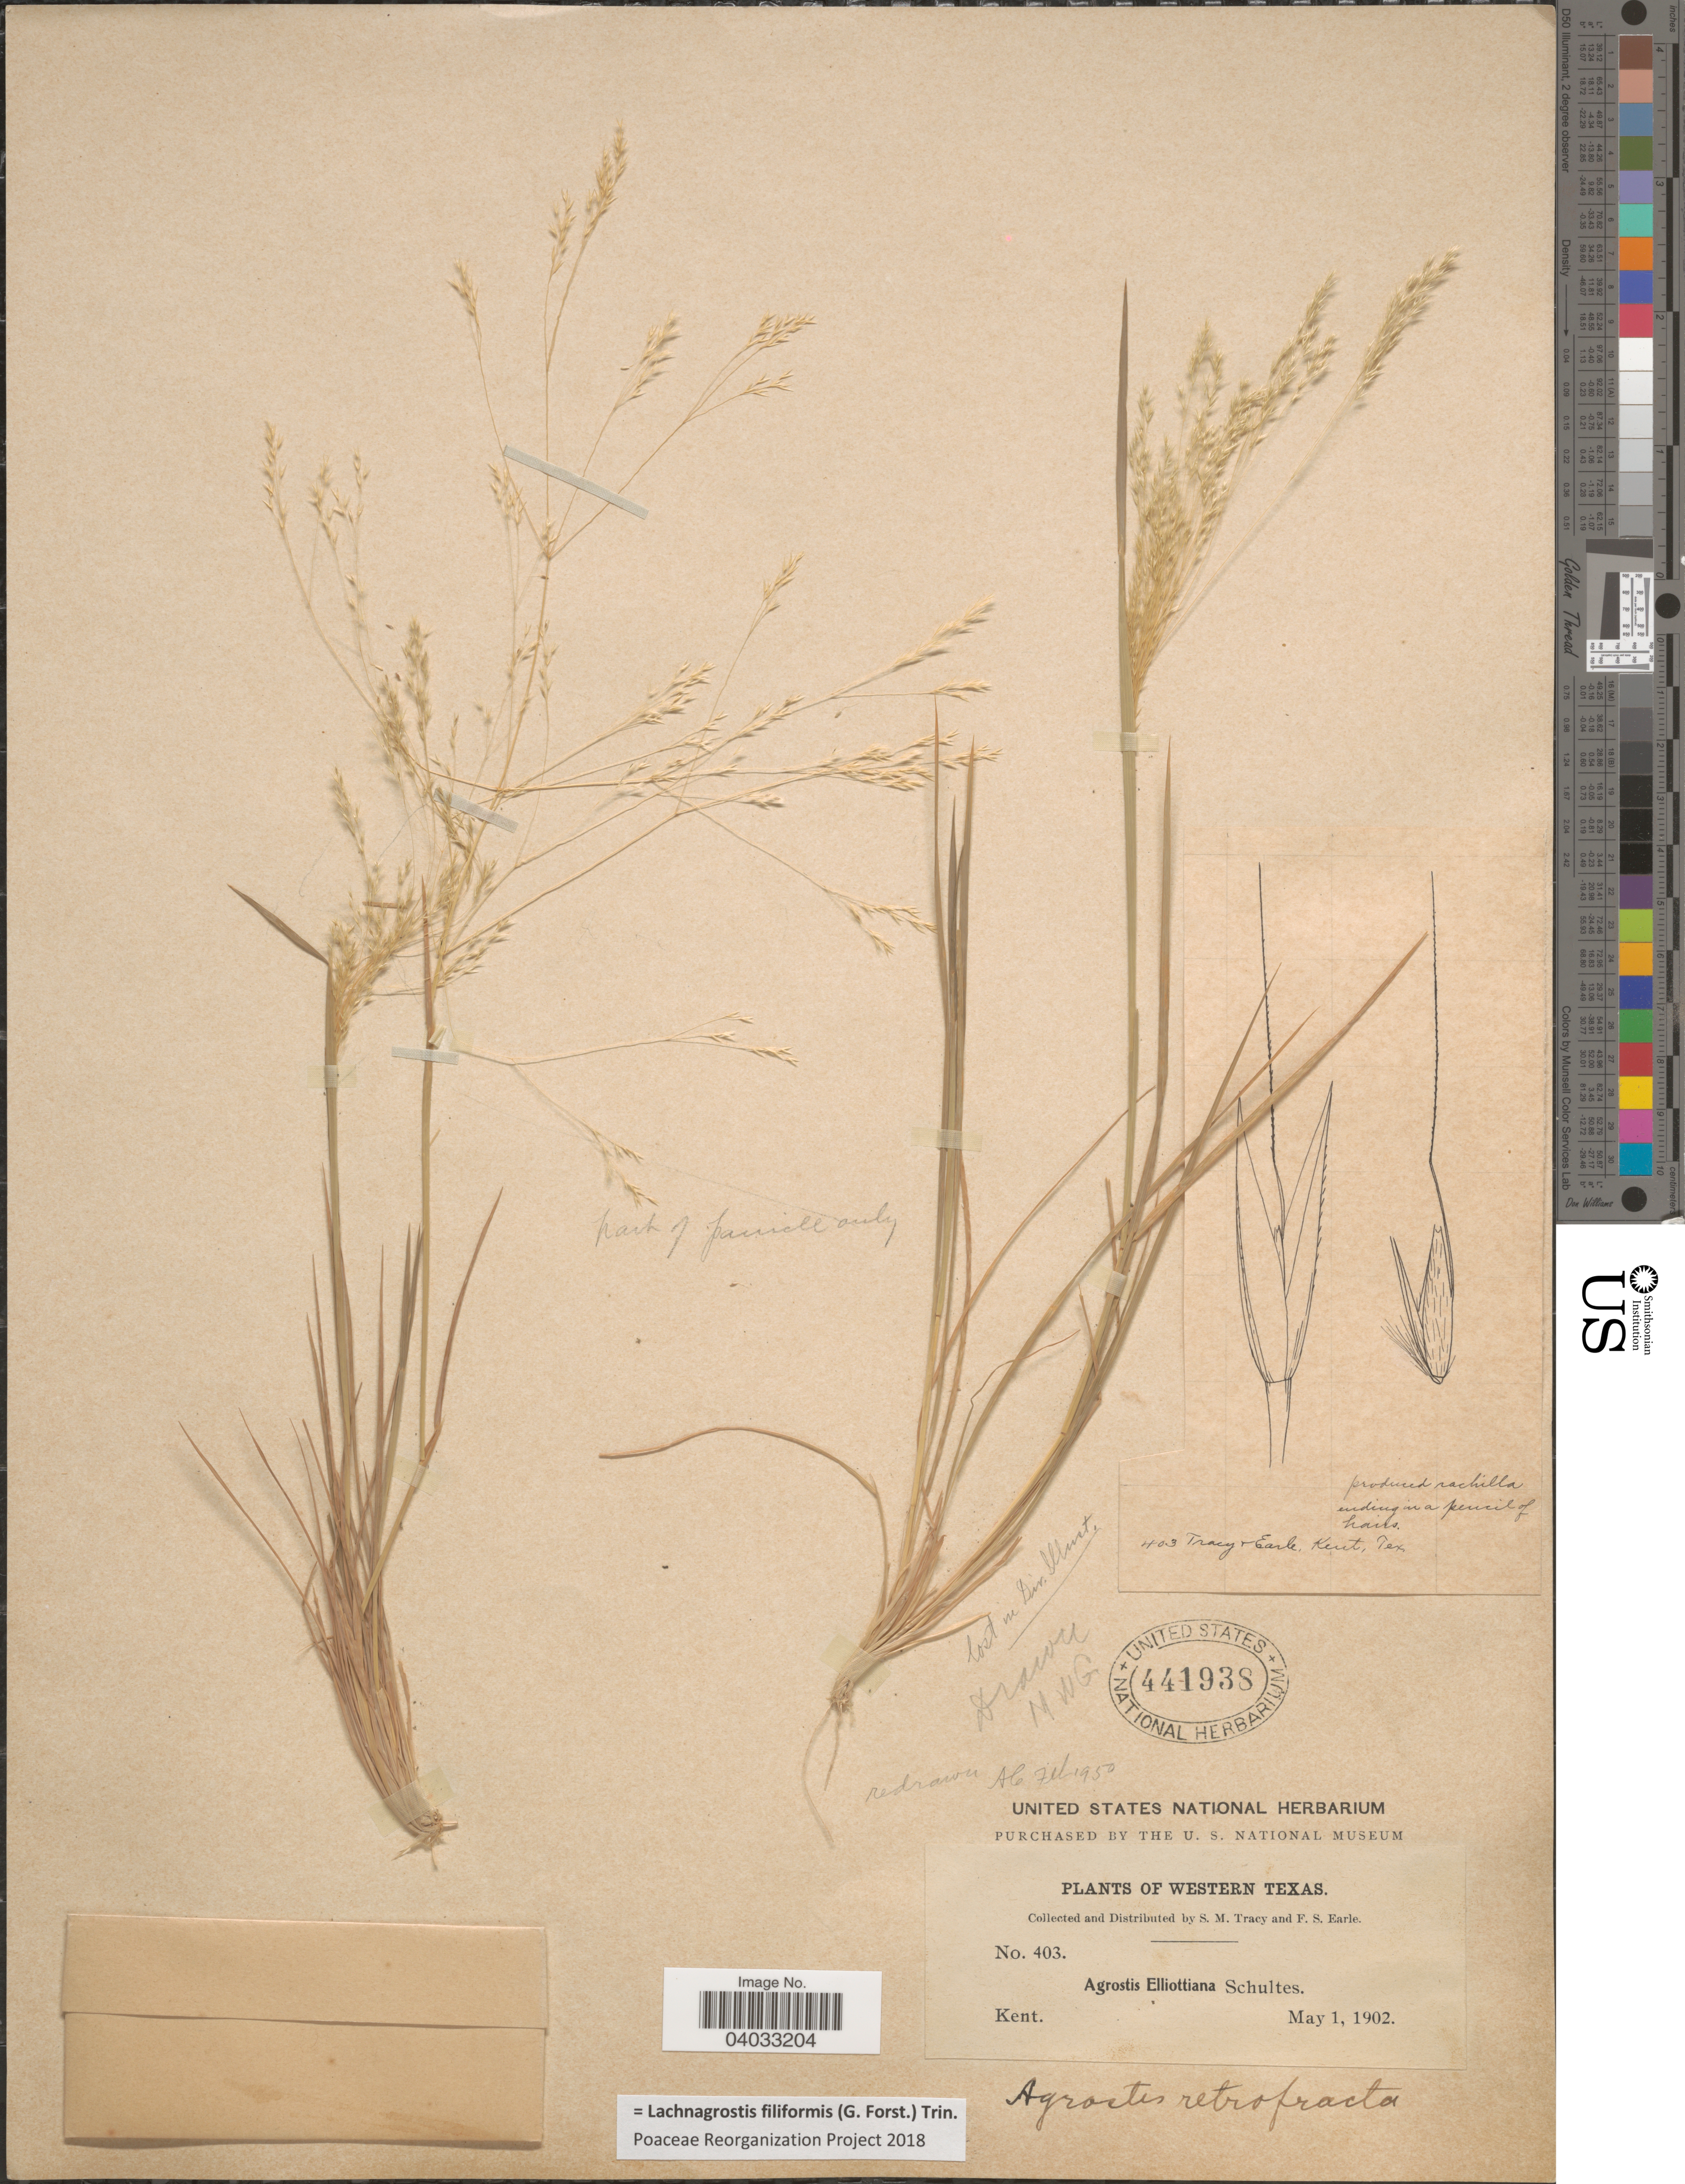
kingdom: Plantae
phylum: Tracheophyta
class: Liliopsida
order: Poales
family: Poaceae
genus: Lachnagrostis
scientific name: Lachnagrostis filiformis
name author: (J.R. Forst.) Trin.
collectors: S. M. Tracy & F. S. Earle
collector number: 403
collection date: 1902-05-01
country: United States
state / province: Texas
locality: Western Texas. Kent.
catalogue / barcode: US 441938